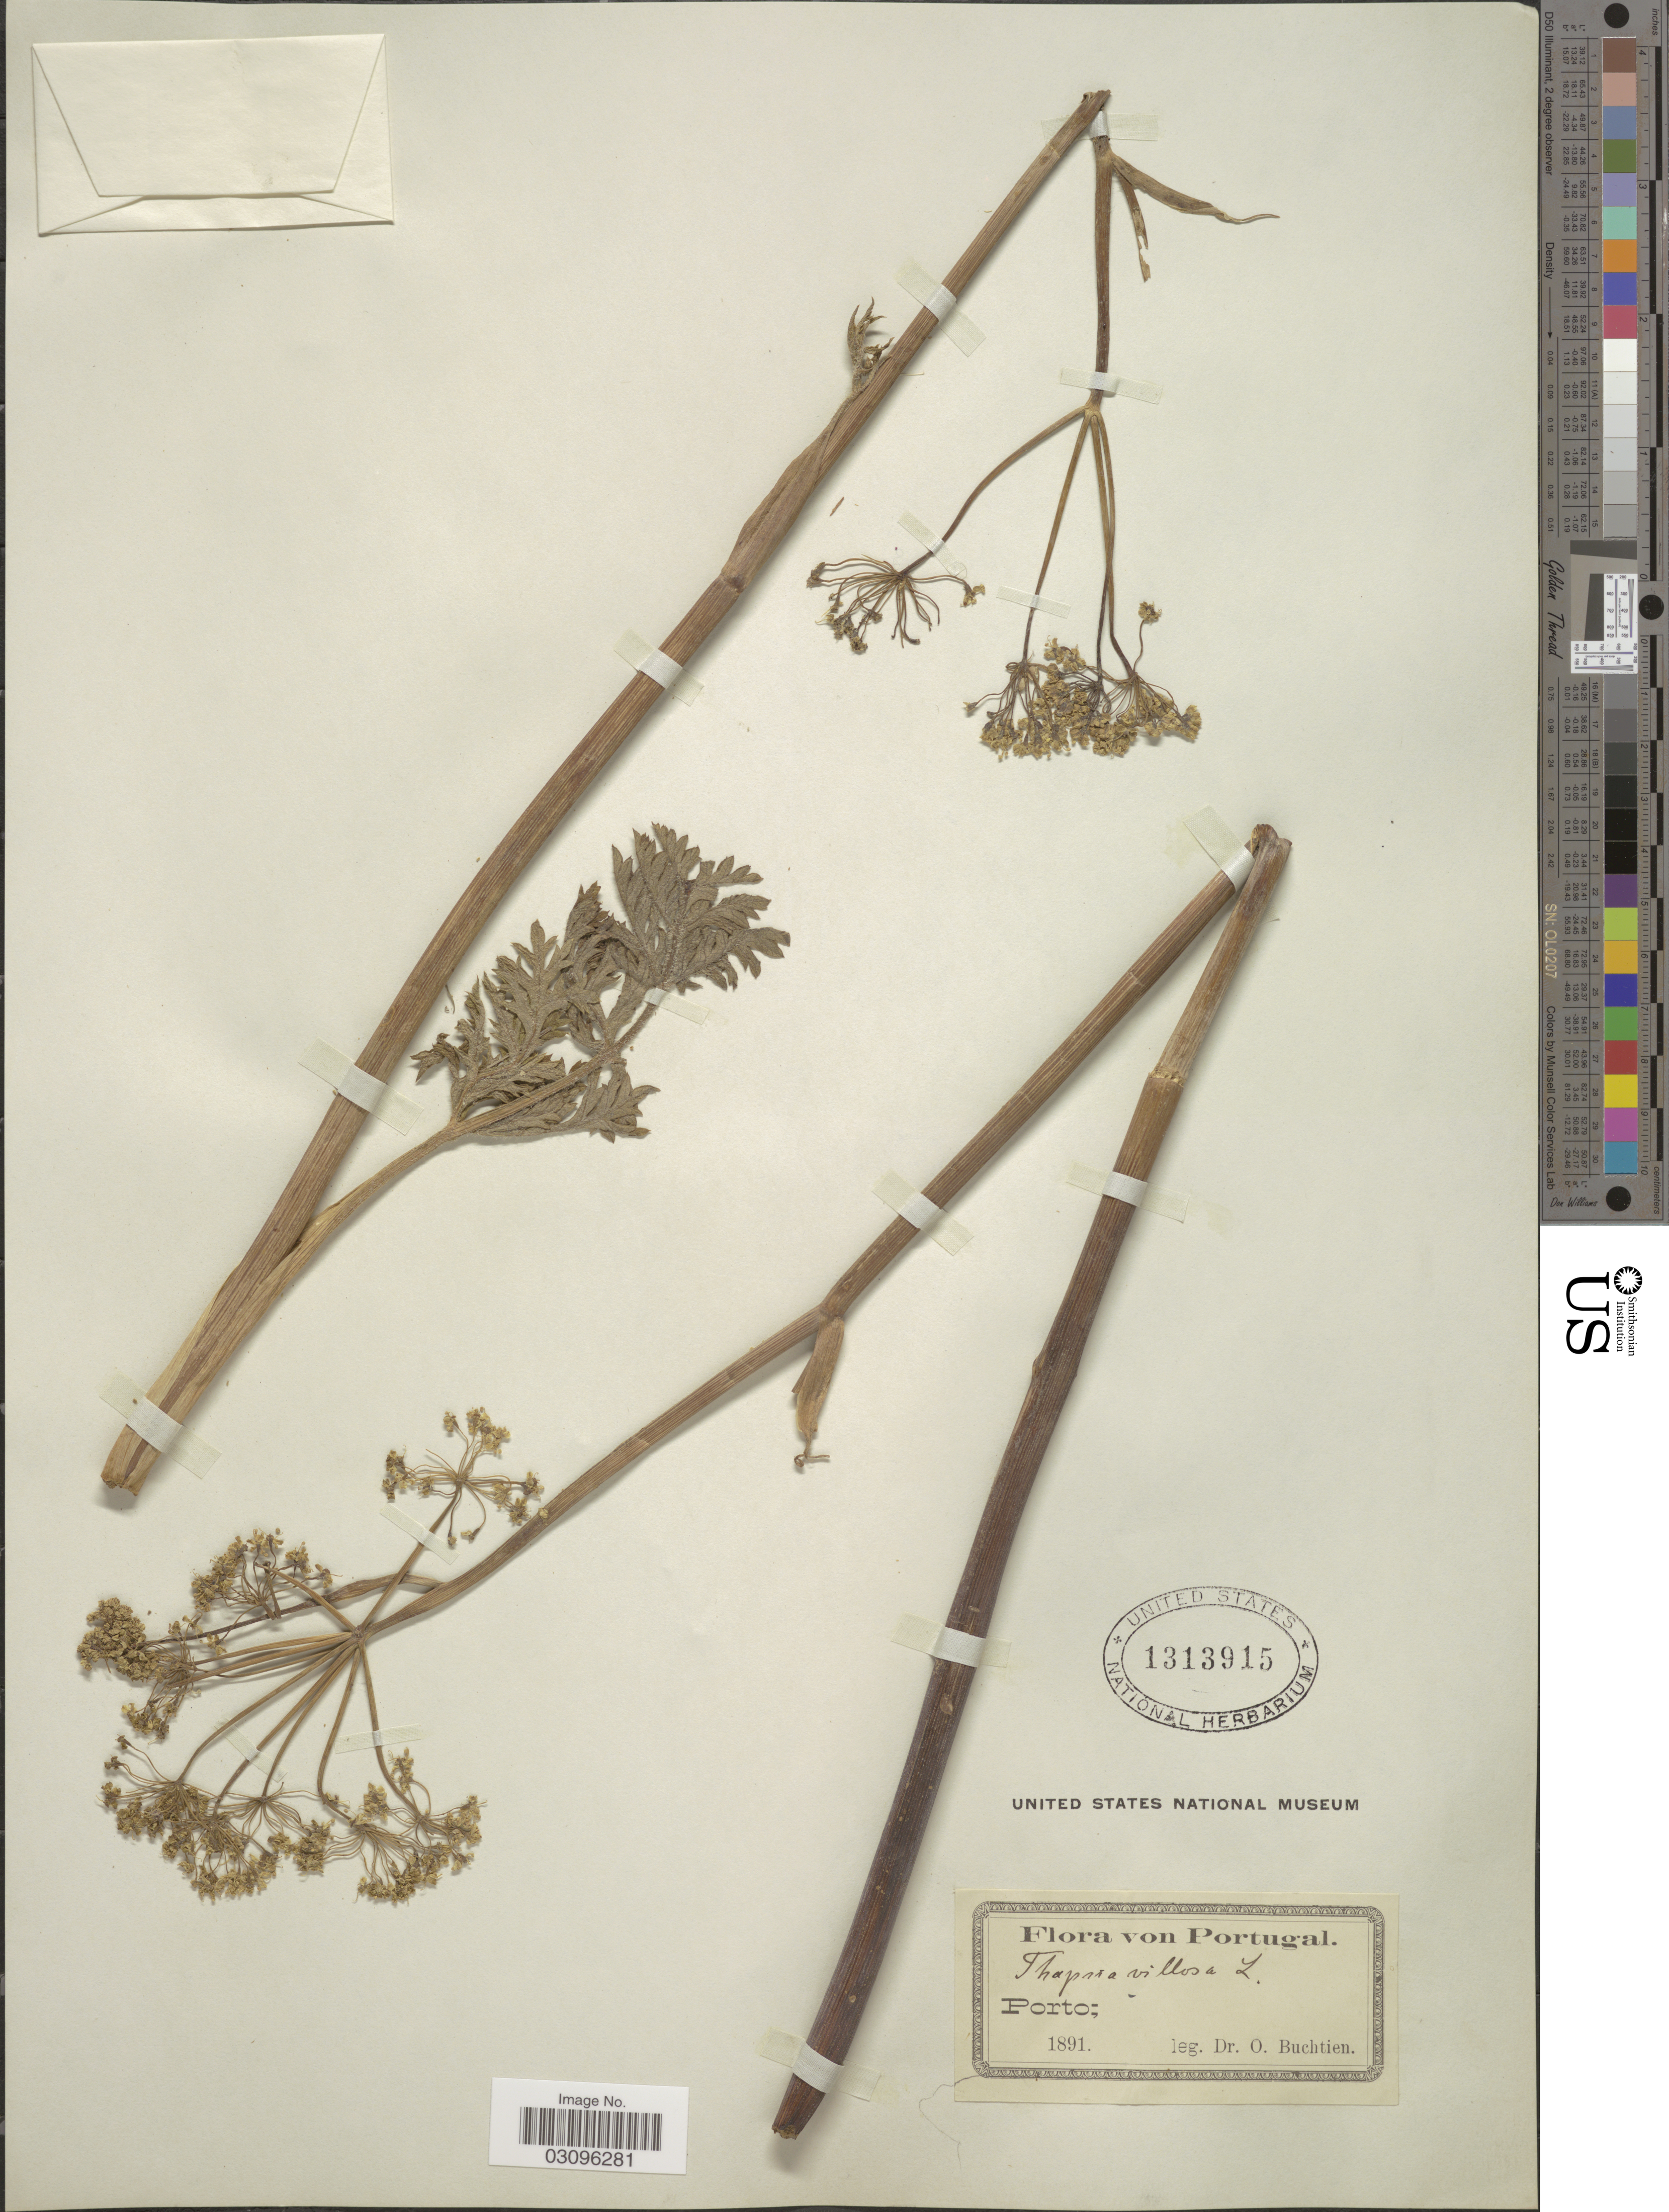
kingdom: Plantae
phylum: Tracheophyta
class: Magnoliopsida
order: Apiales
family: Apiaceae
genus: Thapsia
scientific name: Thapsia villosa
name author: L.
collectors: O. Buchtien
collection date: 1891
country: Portugal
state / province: Porto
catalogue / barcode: US 1313915